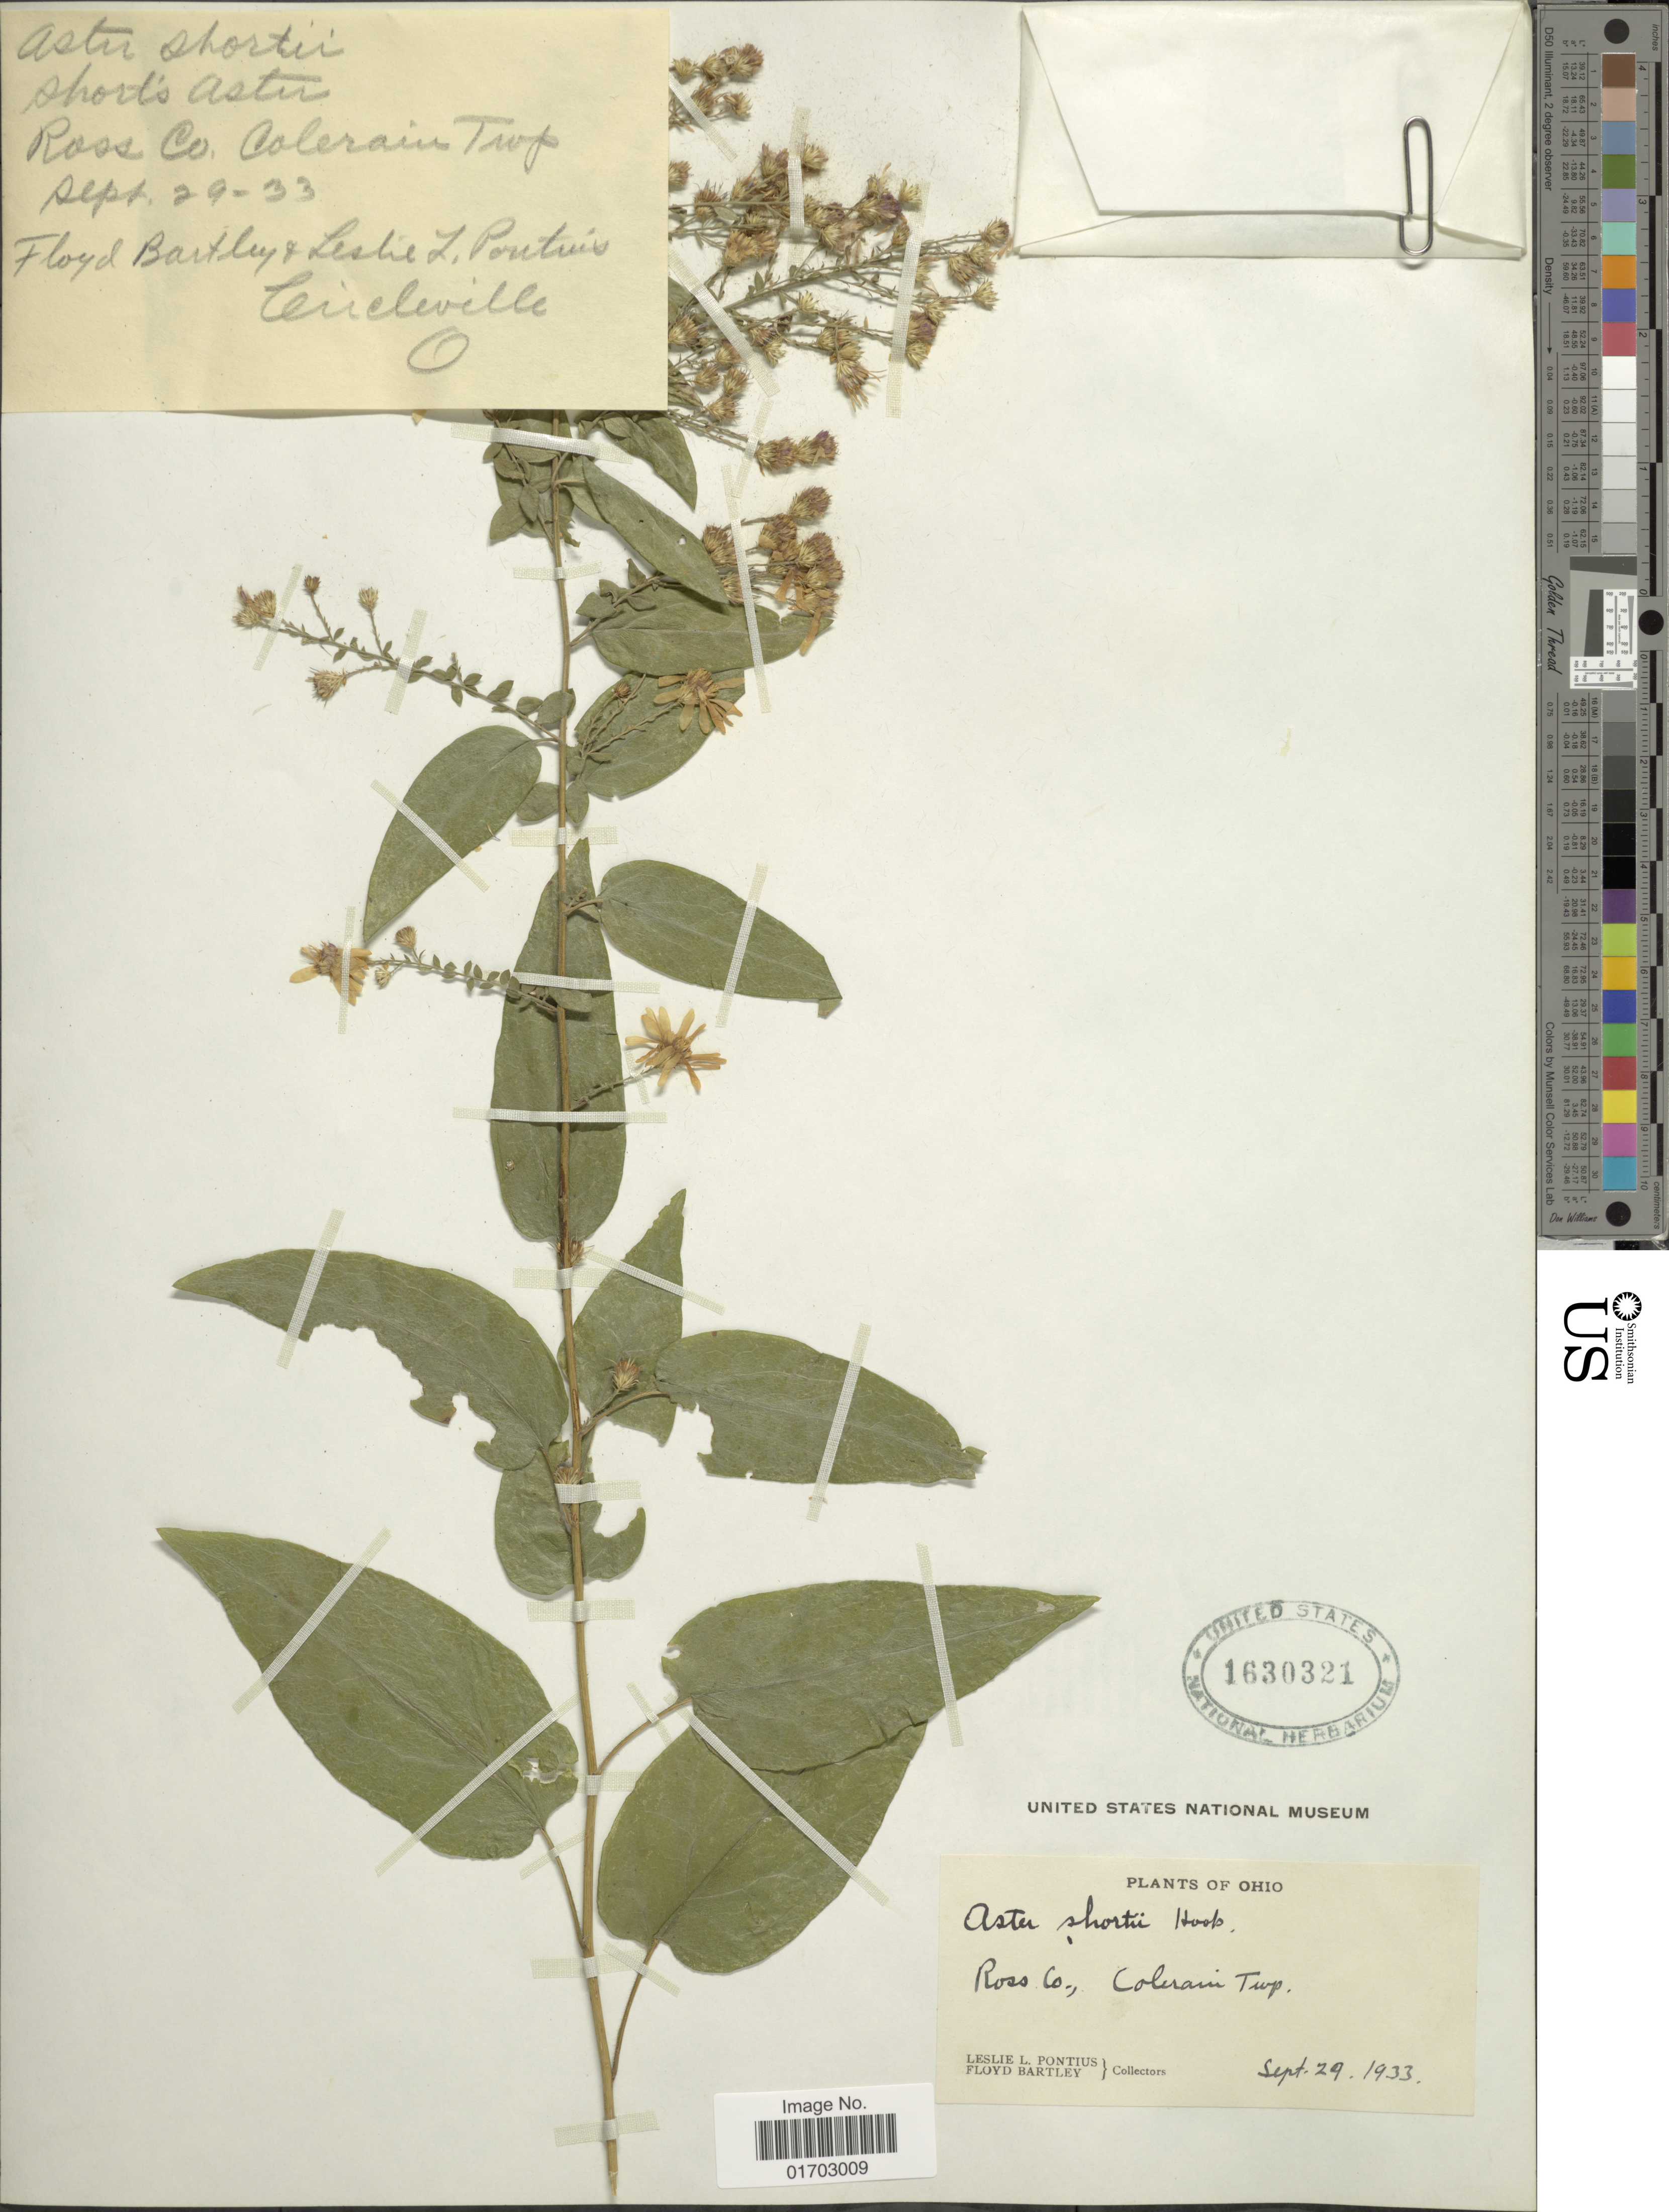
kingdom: Plantae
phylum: Tracheophyta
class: Magnoliopsida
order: Asterales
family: Asteraceae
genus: Symphyotrichum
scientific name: Symphyotrichum shortii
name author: (Lindl.) G.L. Nesom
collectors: L. Pontius & F. Bartley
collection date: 1933-09-29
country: United States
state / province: Ohio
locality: Ross Co. Coleram Twp.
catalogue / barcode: US 1630321